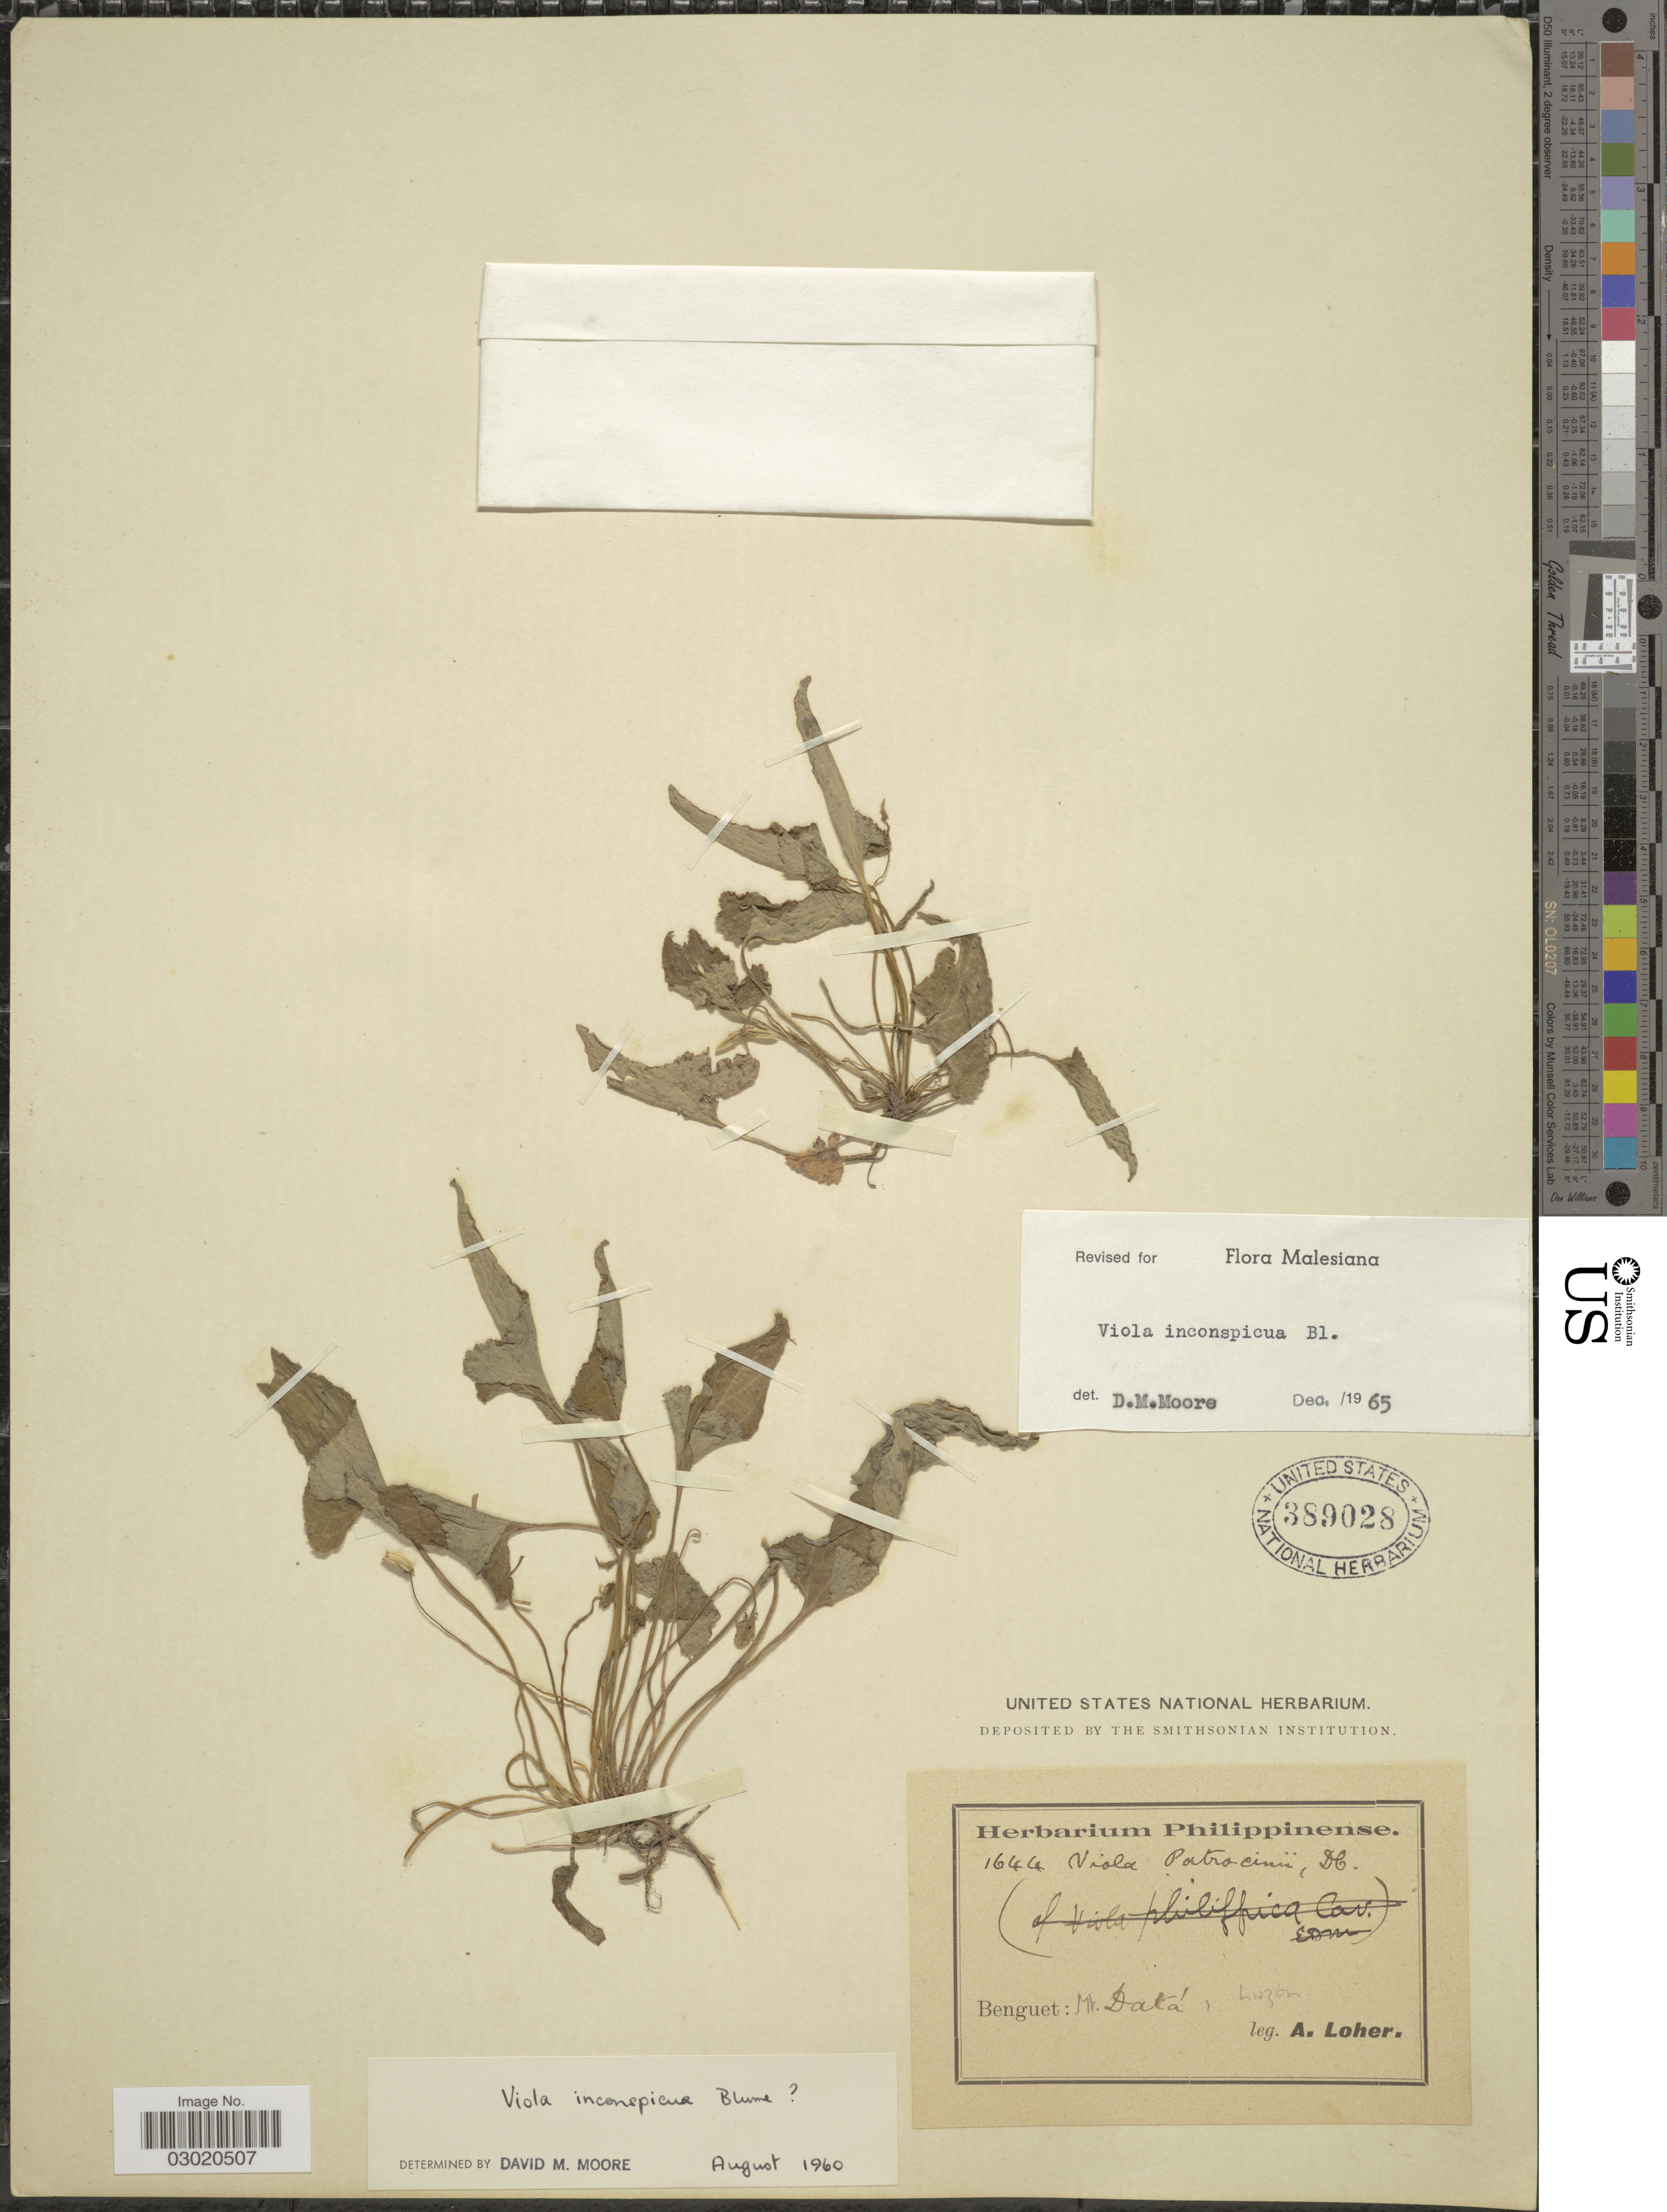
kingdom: Plantae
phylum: Tracheophyta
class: Magnoliopsida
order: Malpighiales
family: Violaceae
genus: Viola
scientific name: Viola inconspicua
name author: Blume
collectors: A. Loher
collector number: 1644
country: Philippines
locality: Benguet: Mt. Datá, Luzon.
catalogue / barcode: US 389028